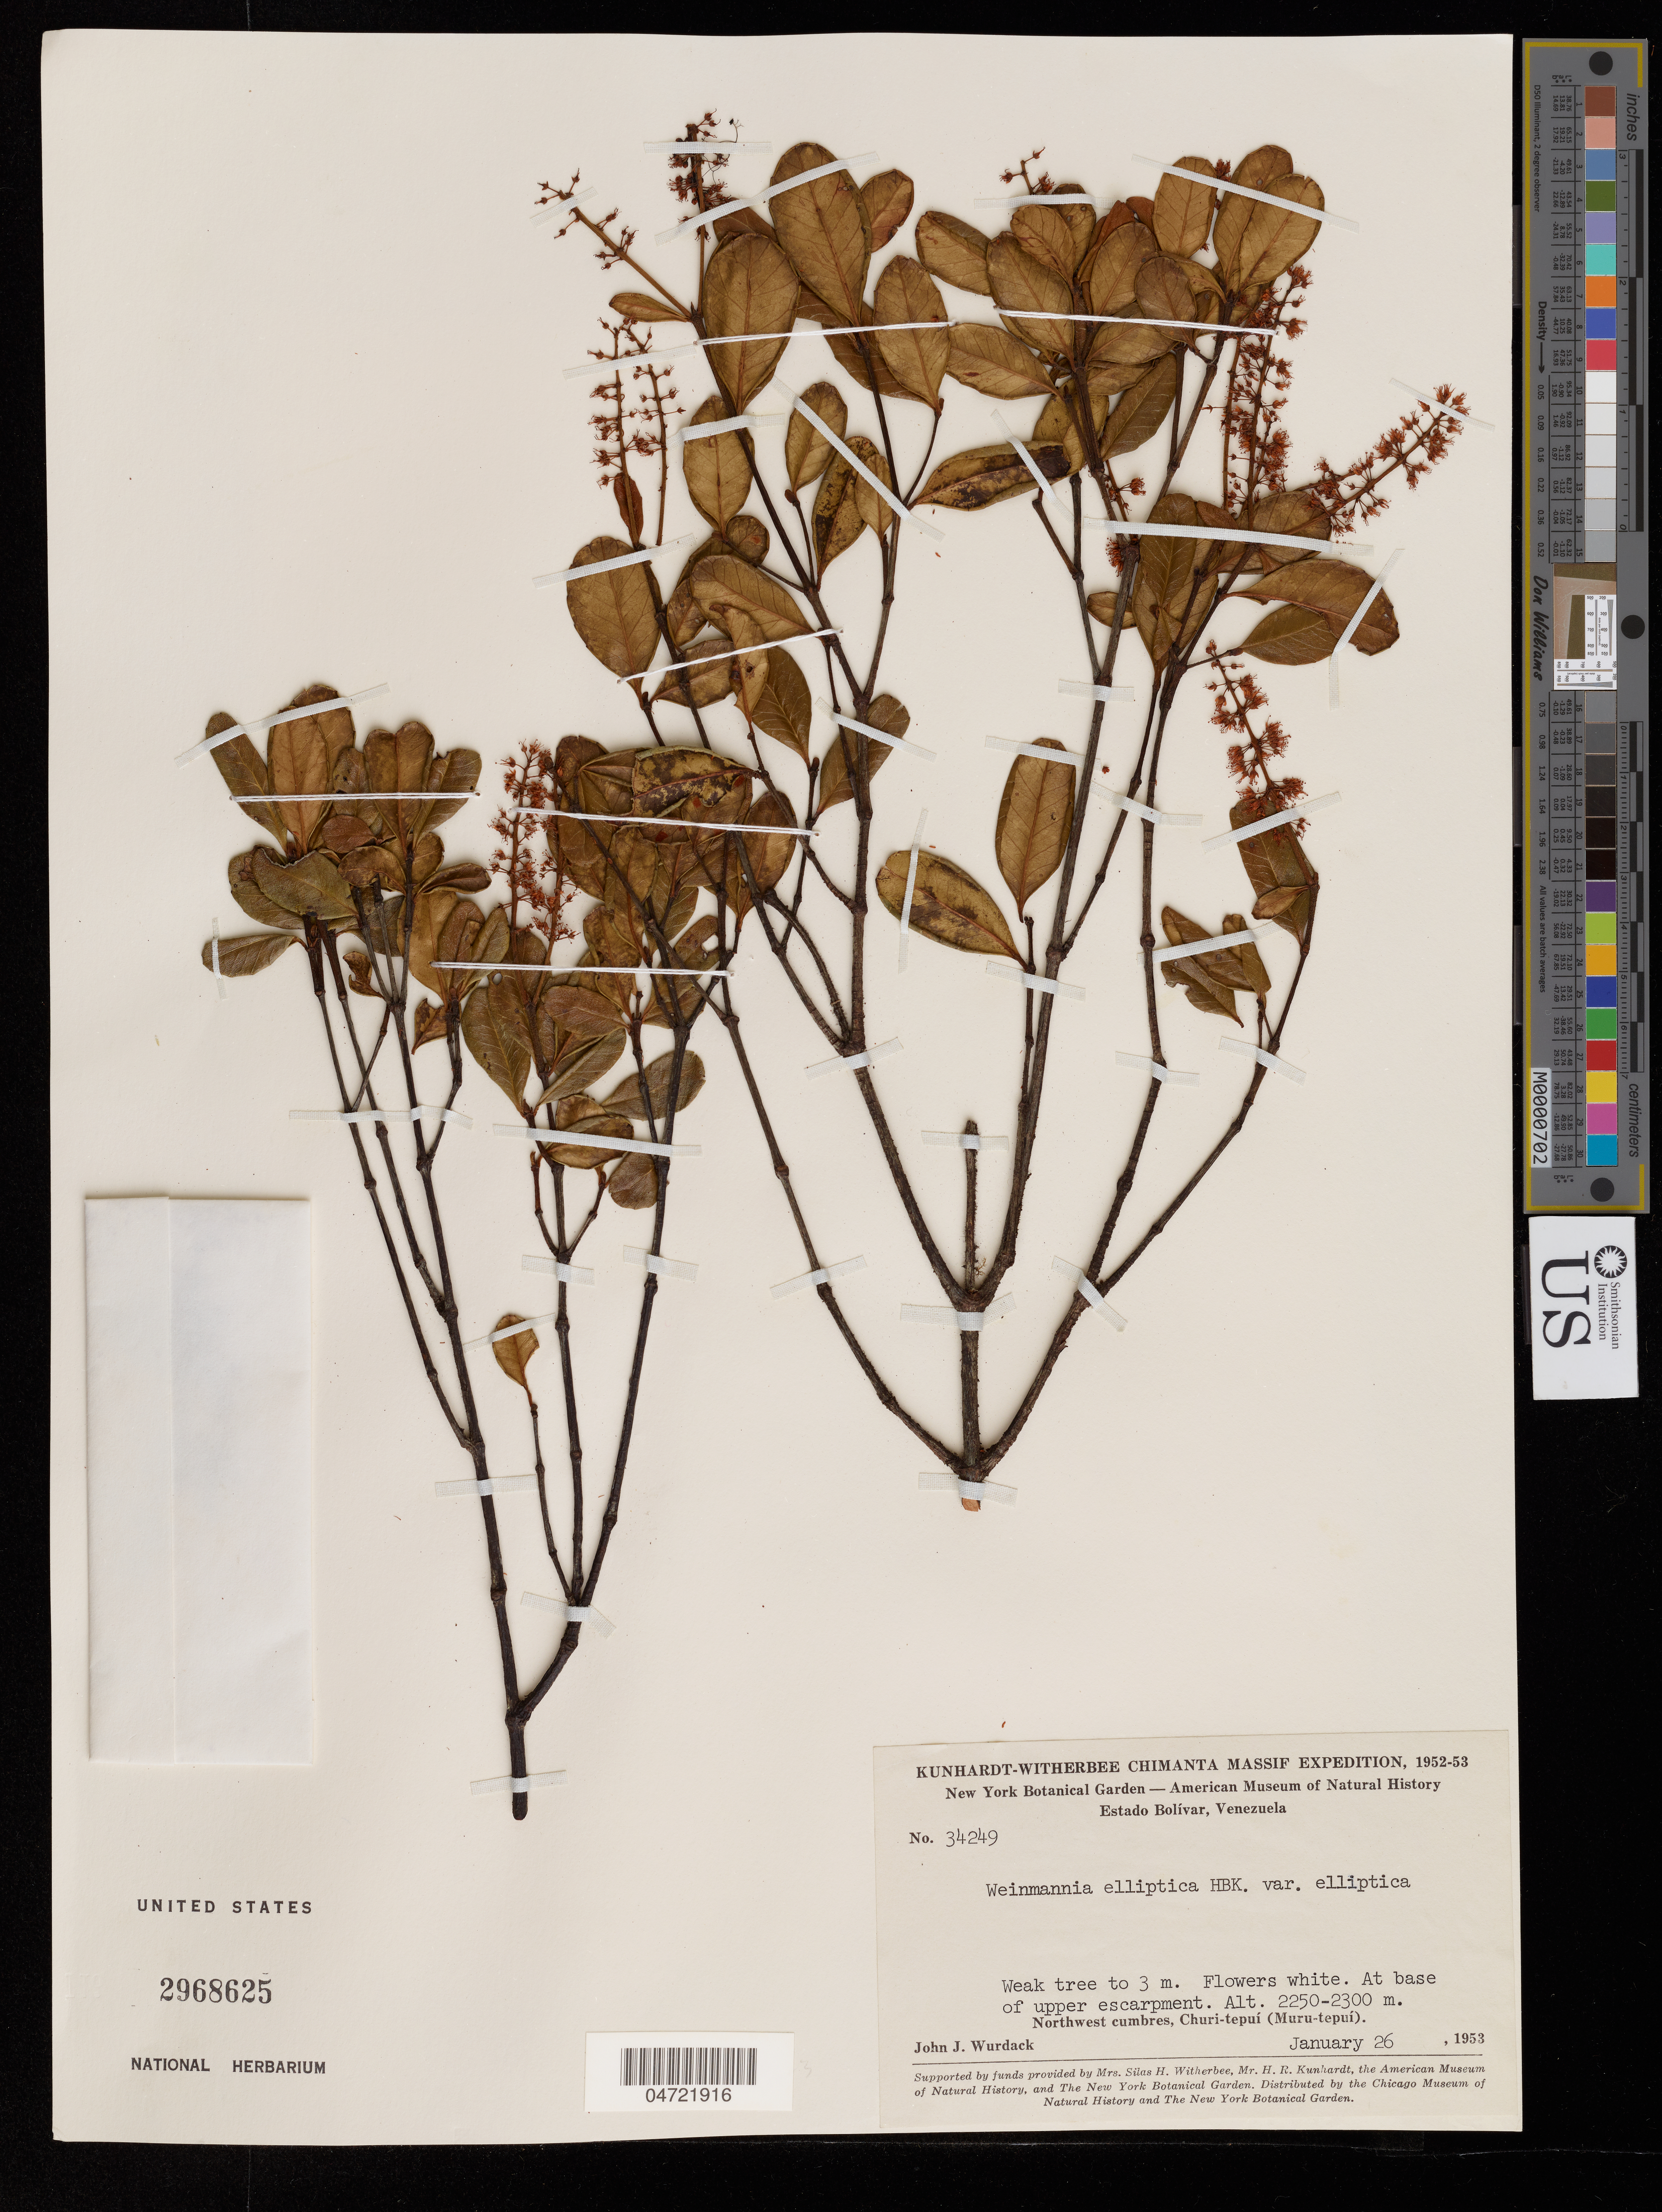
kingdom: Plantae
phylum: Tracheophyta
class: Magnoliopsida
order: Oxalidales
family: Cunoniaceae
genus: Weinmannia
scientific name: Weinmannia elliptica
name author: Kunth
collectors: J. J. Wurdack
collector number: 34249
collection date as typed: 26-Jan-53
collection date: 1953-01-26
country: Venezuela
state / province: Bolívar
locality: Churi-tepuí (Muru-tepuí)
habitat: At base of uper escarpment.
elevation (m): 2250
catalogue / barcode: US 2968625